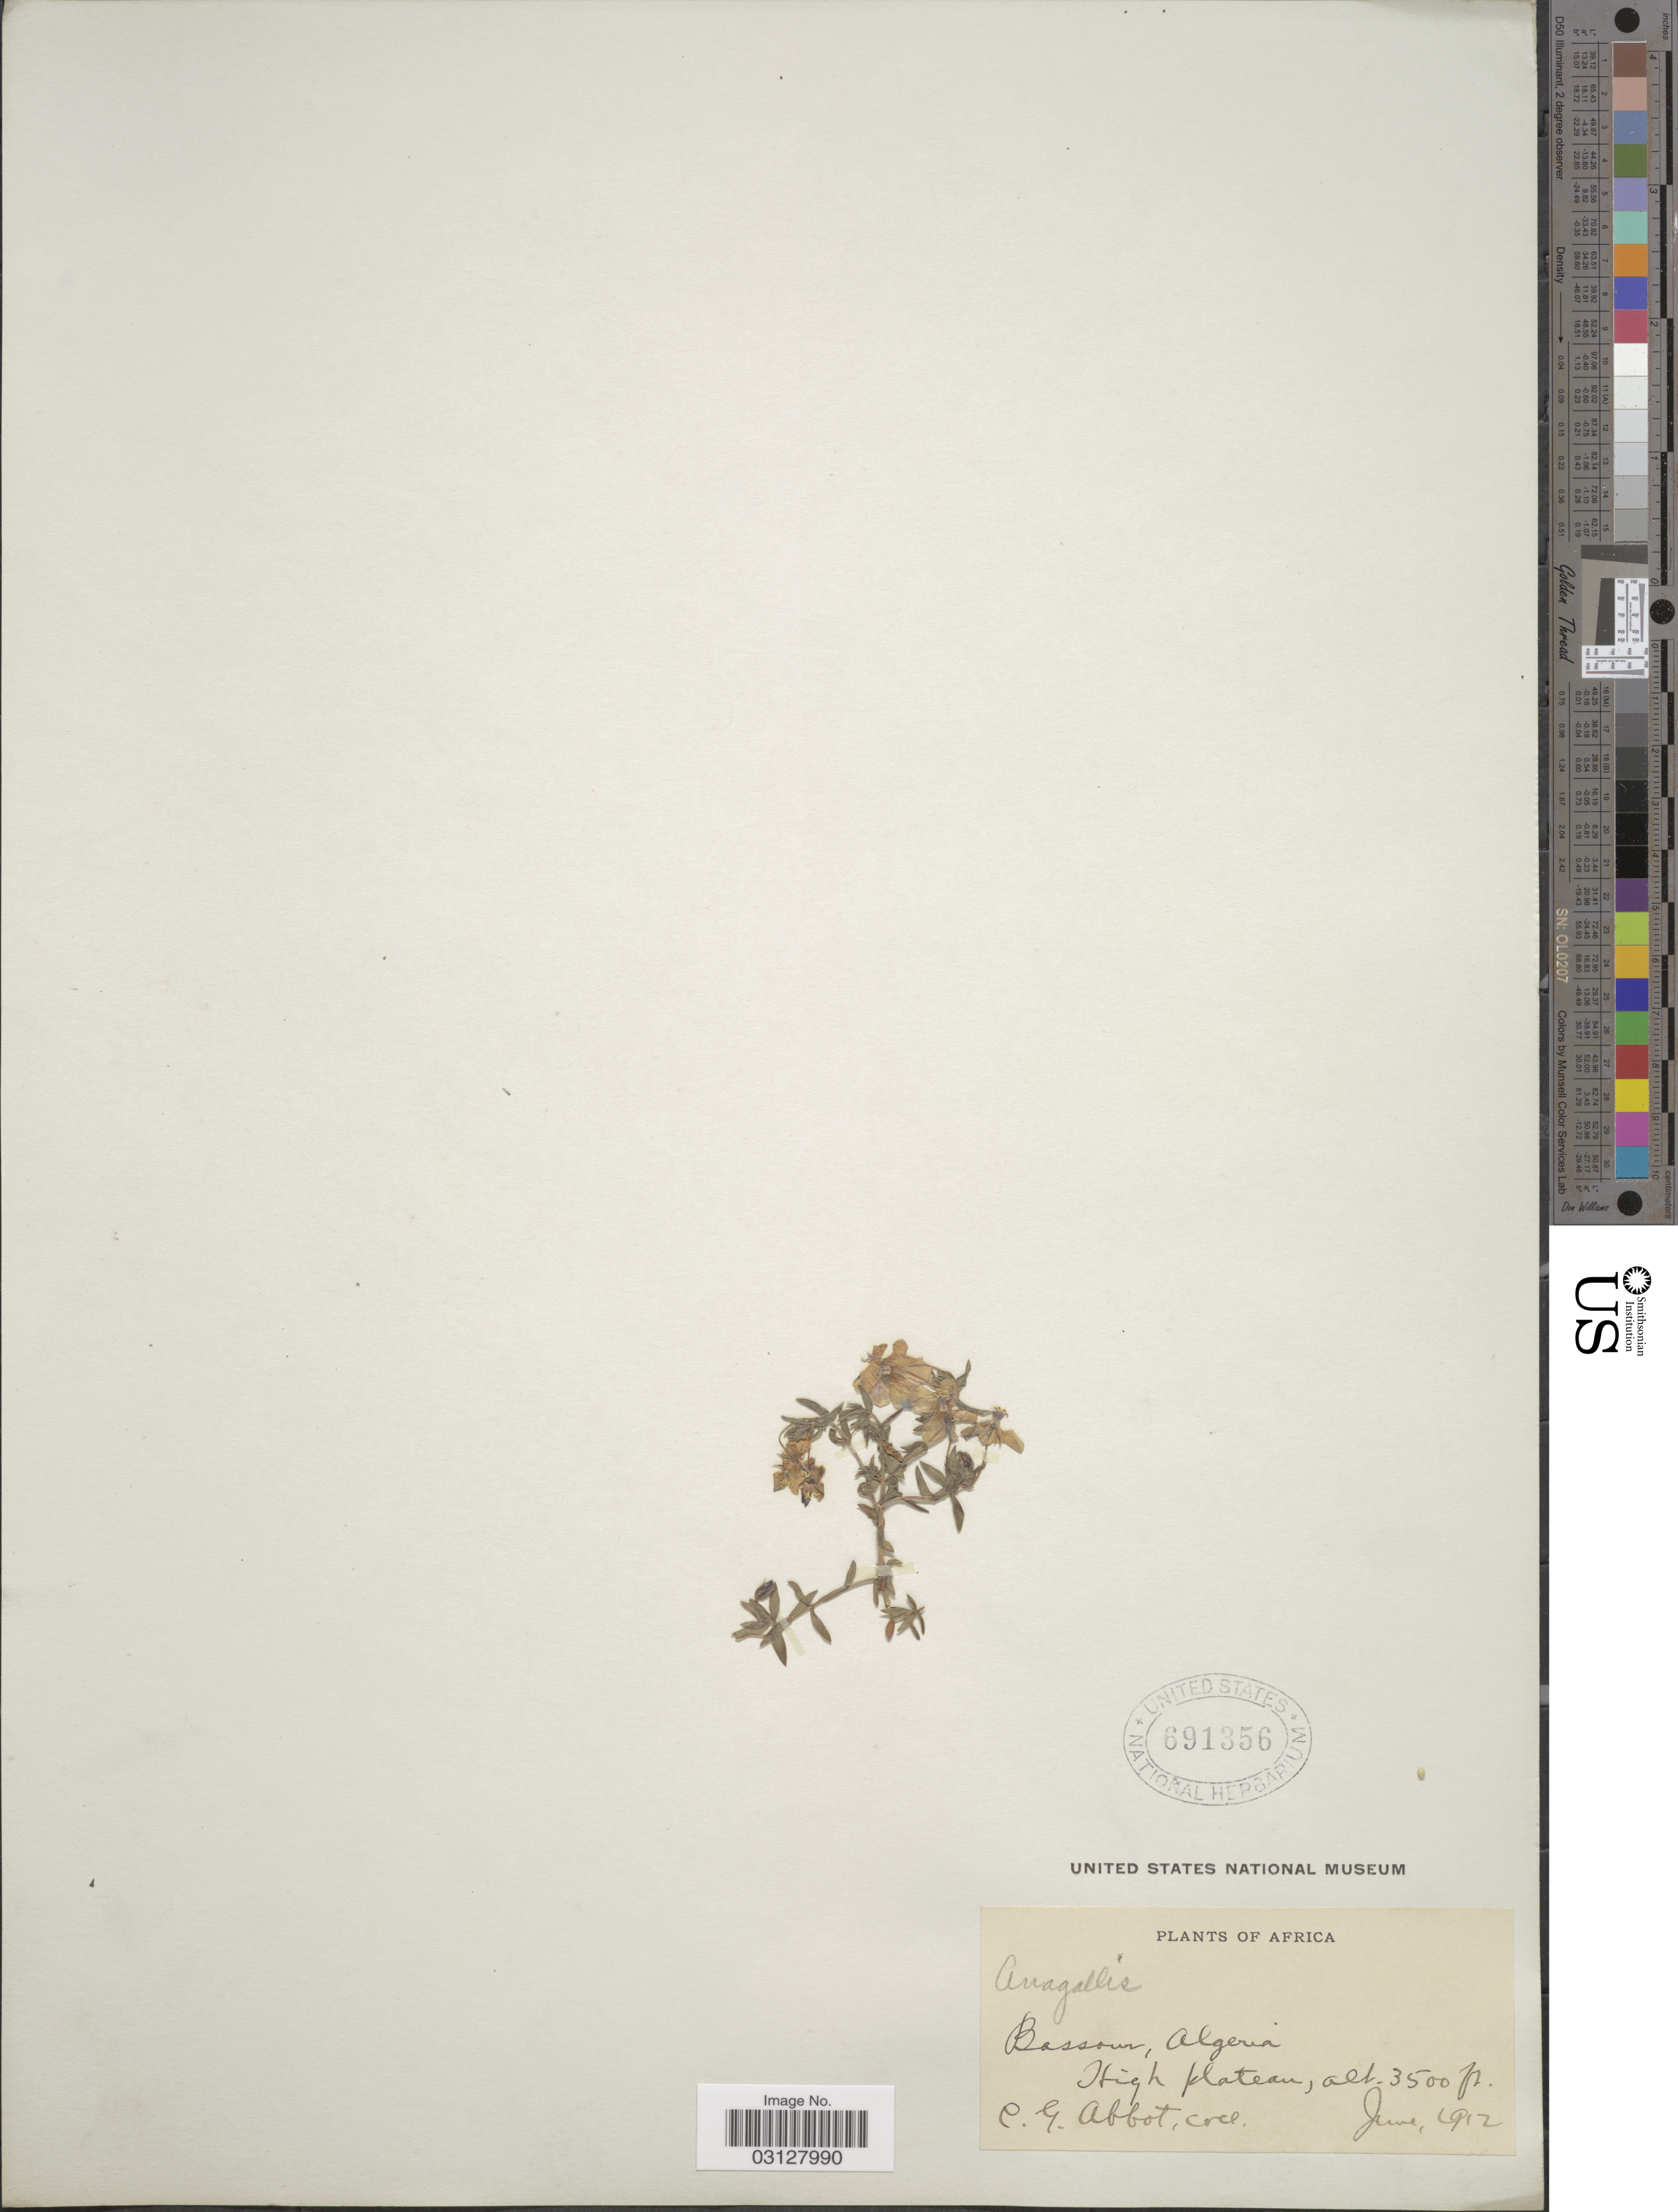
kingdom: Plantae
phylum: Tracheophyta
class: Magnoliopsida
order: Ericales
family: Primulaceae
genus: Anagallis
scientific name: Anagallis sp.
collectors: C. G. Abbot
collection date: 1912-06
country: Algeria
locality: Africa. Bassour. High Plateau.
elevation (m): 1067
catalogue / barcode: US 691356